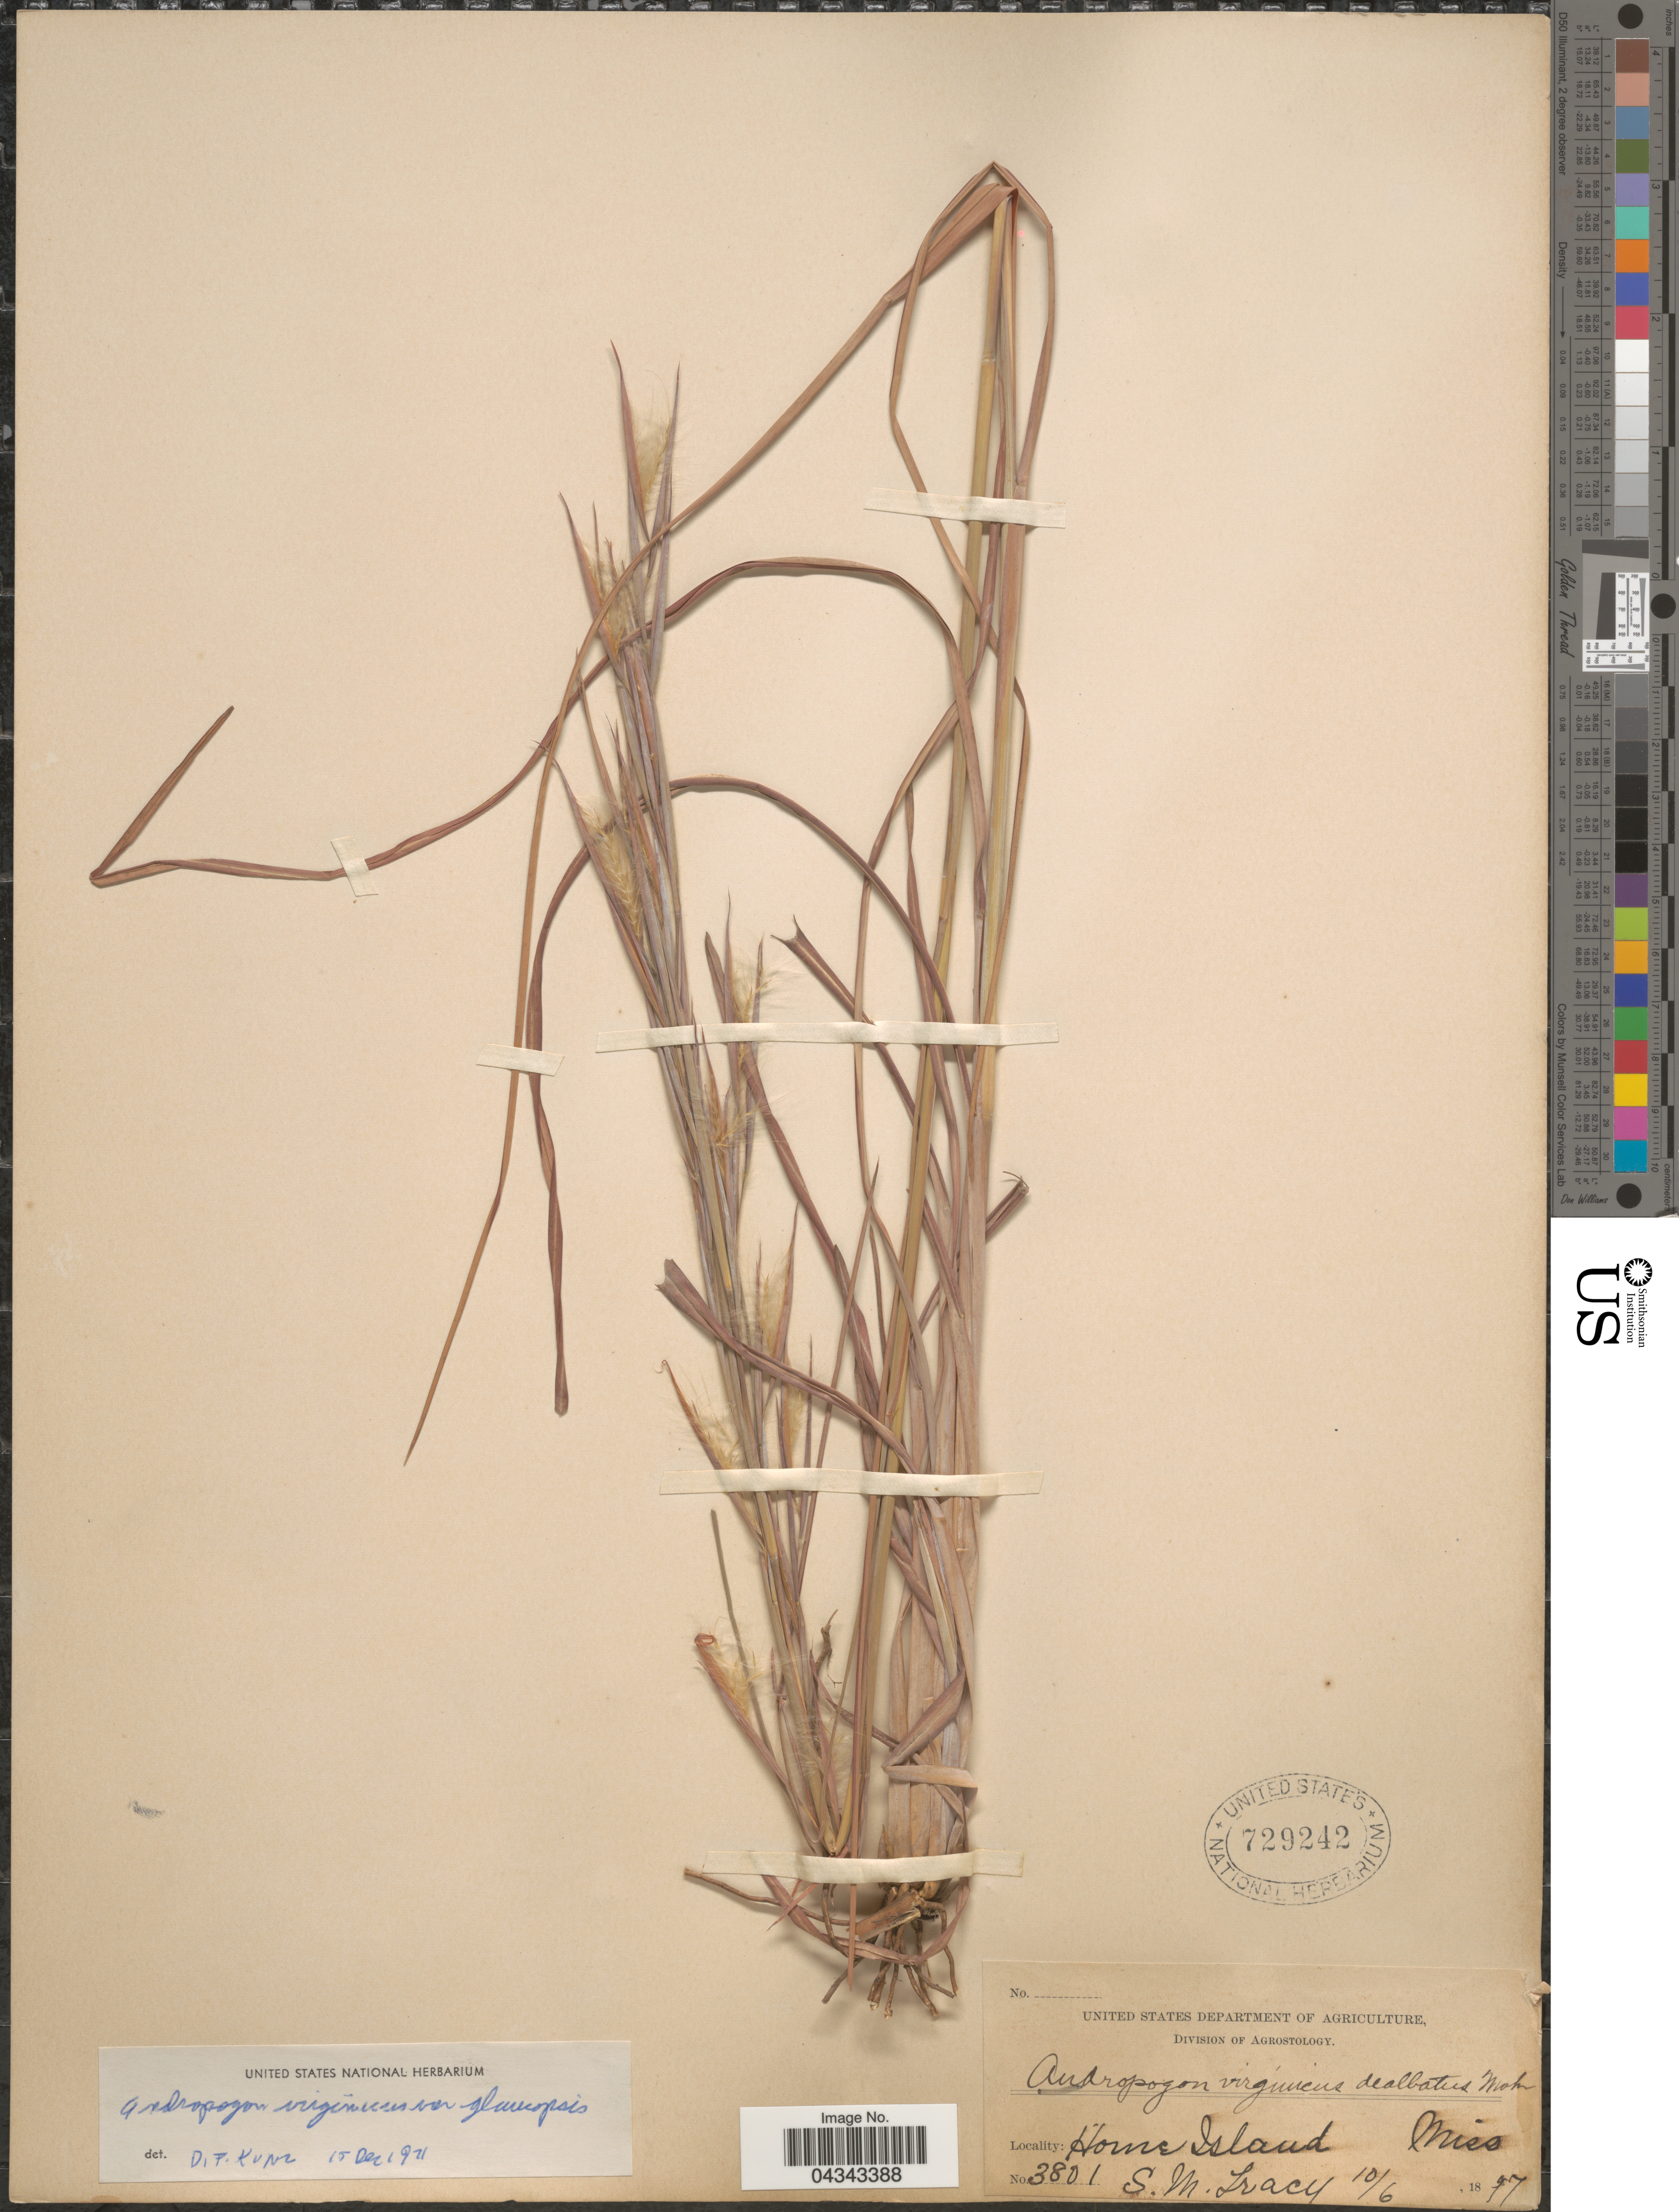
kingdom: Plantae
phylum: Tracheophyta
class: Liliopsida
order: Poales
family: Poaceae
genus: Andropogon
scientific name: Andropogon glomeratus var. glaucopsis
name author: C. Mohr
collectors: S. M. Tracy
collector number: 3801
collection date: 1897-10-06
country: United States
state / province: Mississippi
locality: Horne Island.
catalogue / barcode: US 729242